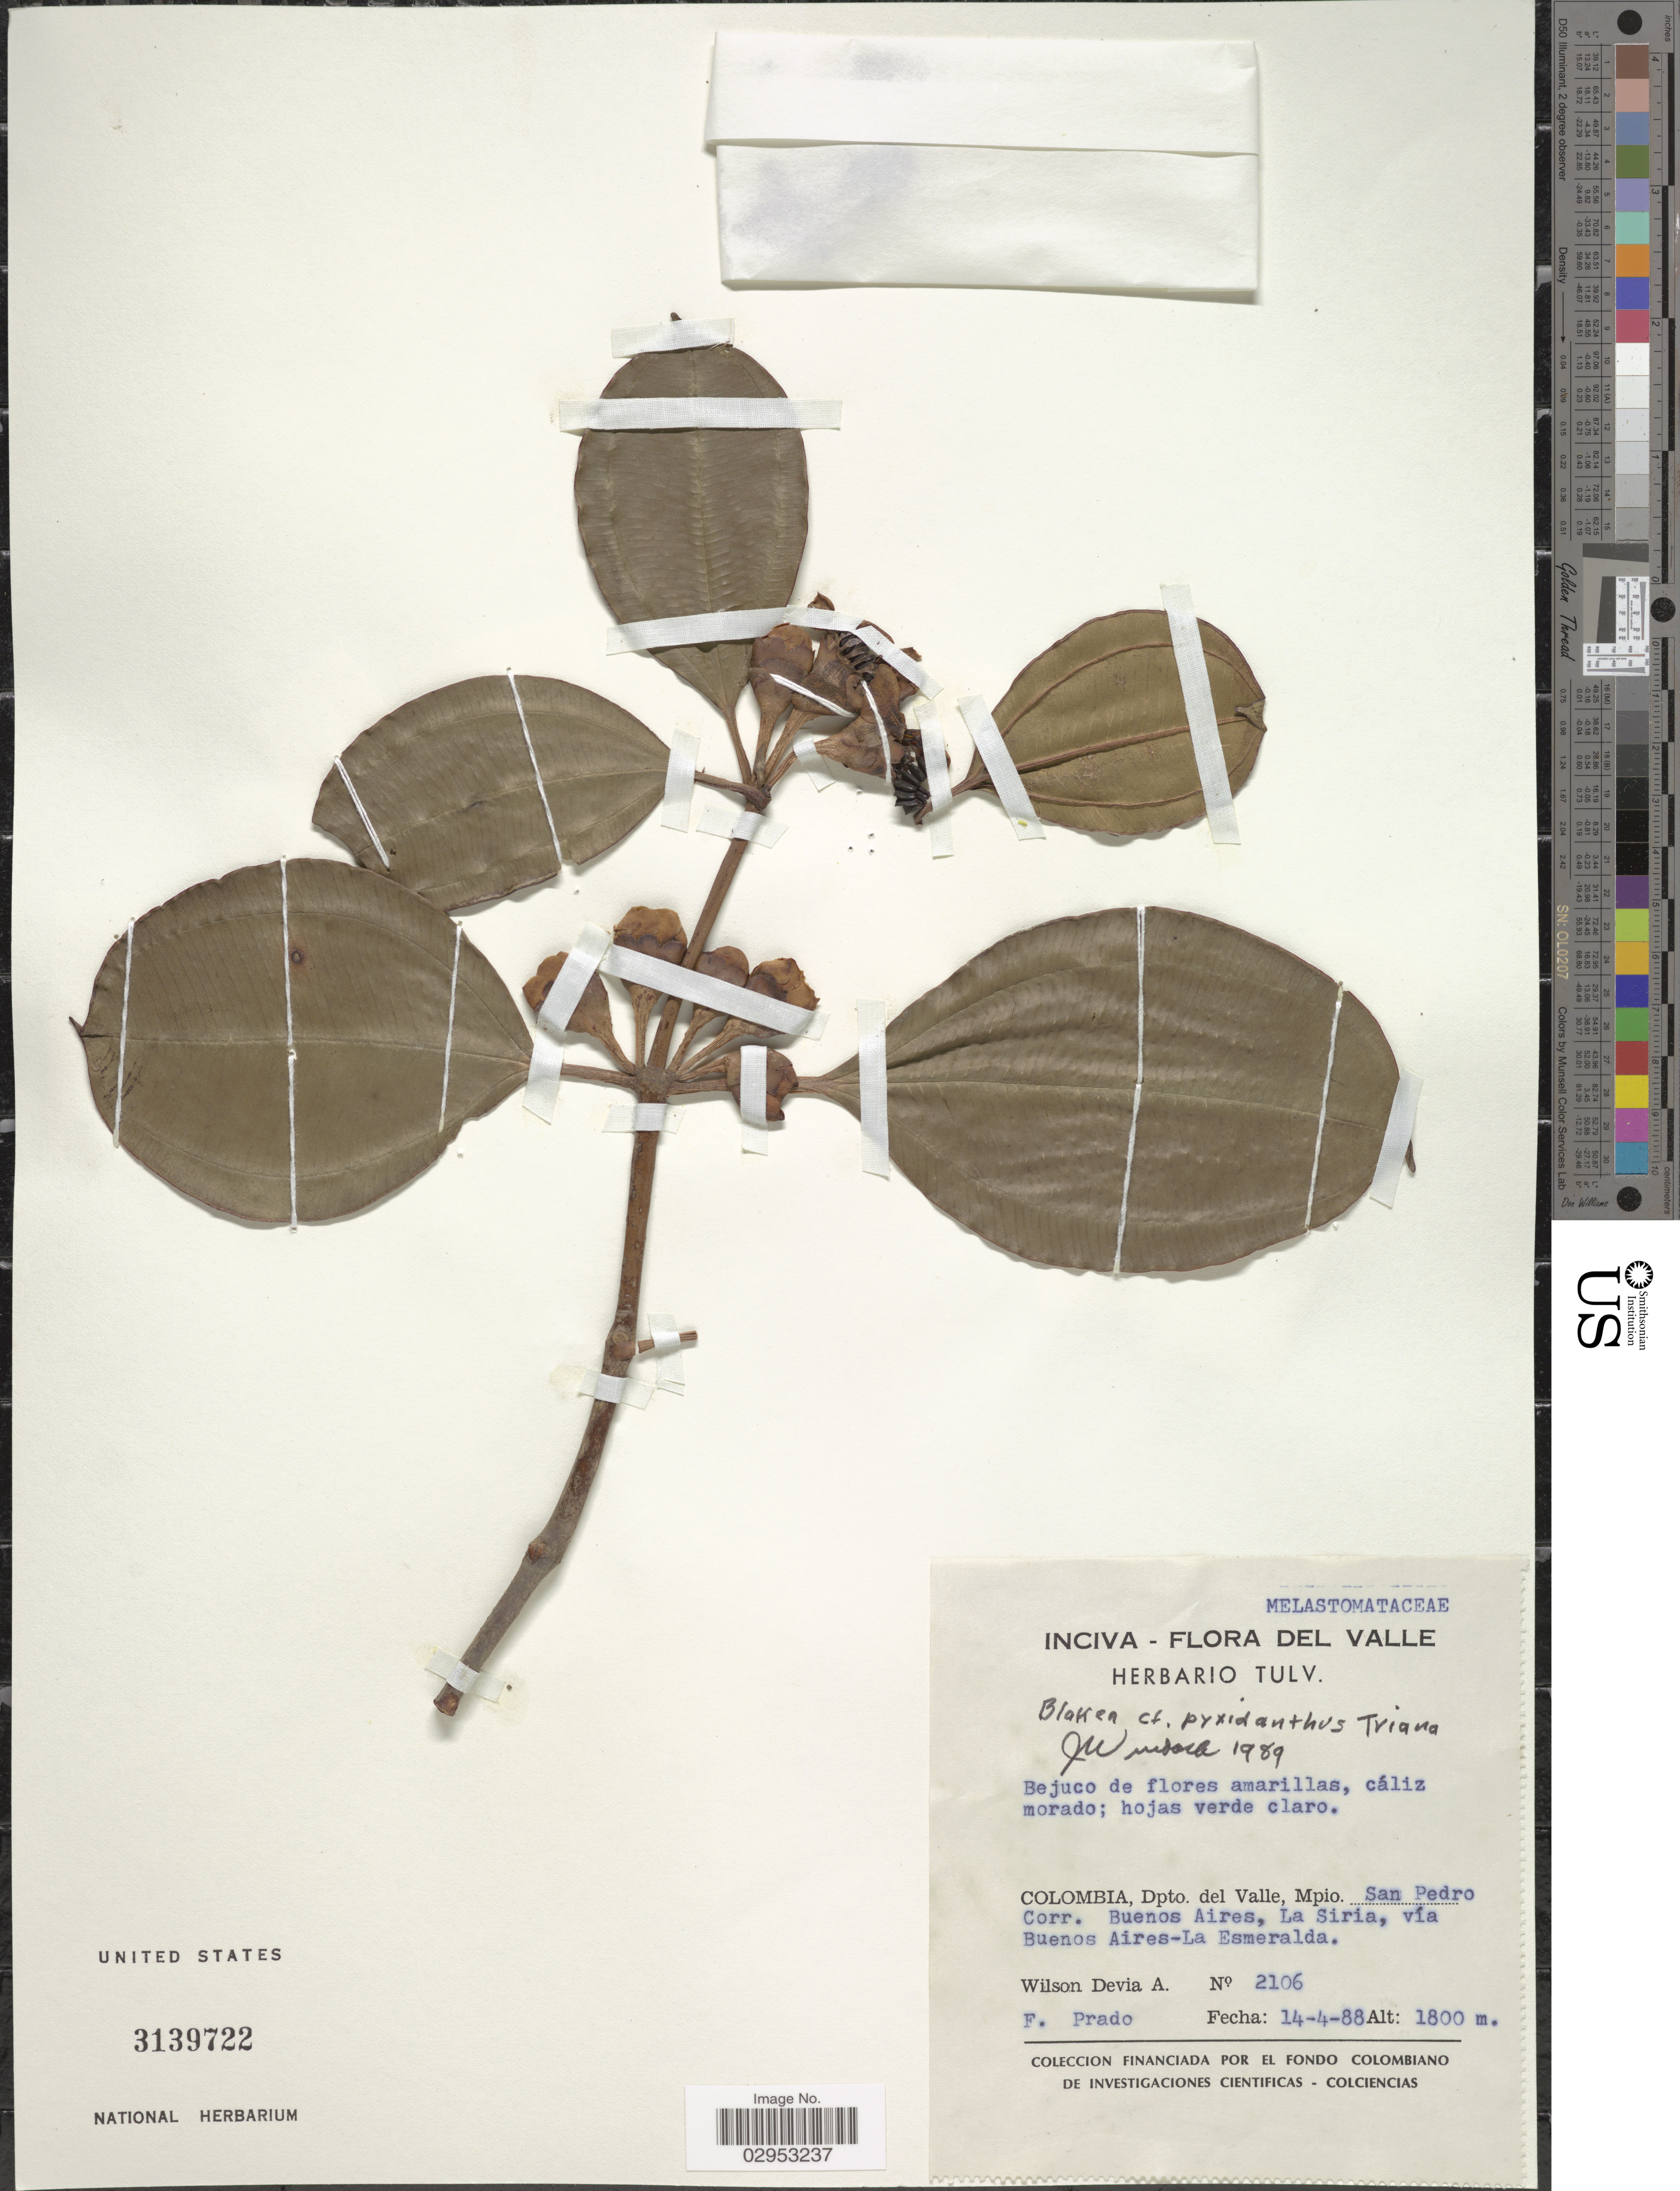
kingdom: Plantae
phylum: Tracheophyta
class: Magnoliopsida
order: Myrtales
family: Melastomataceae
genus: Blakea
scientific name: Blakea pyxidanthus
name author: Triana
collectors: W. Devia A. & F. Prado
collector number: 2106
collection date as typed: Transcribed d/m/y: 14/4/88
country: Colombia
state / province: Valle del Cauca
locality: Dpto. del Valle, Mpio San Pedro. Corr. Buenos Aires, La Siria, vía Buenos Aires-La Esmeralda.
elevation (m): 1800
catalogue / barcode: US 3139722